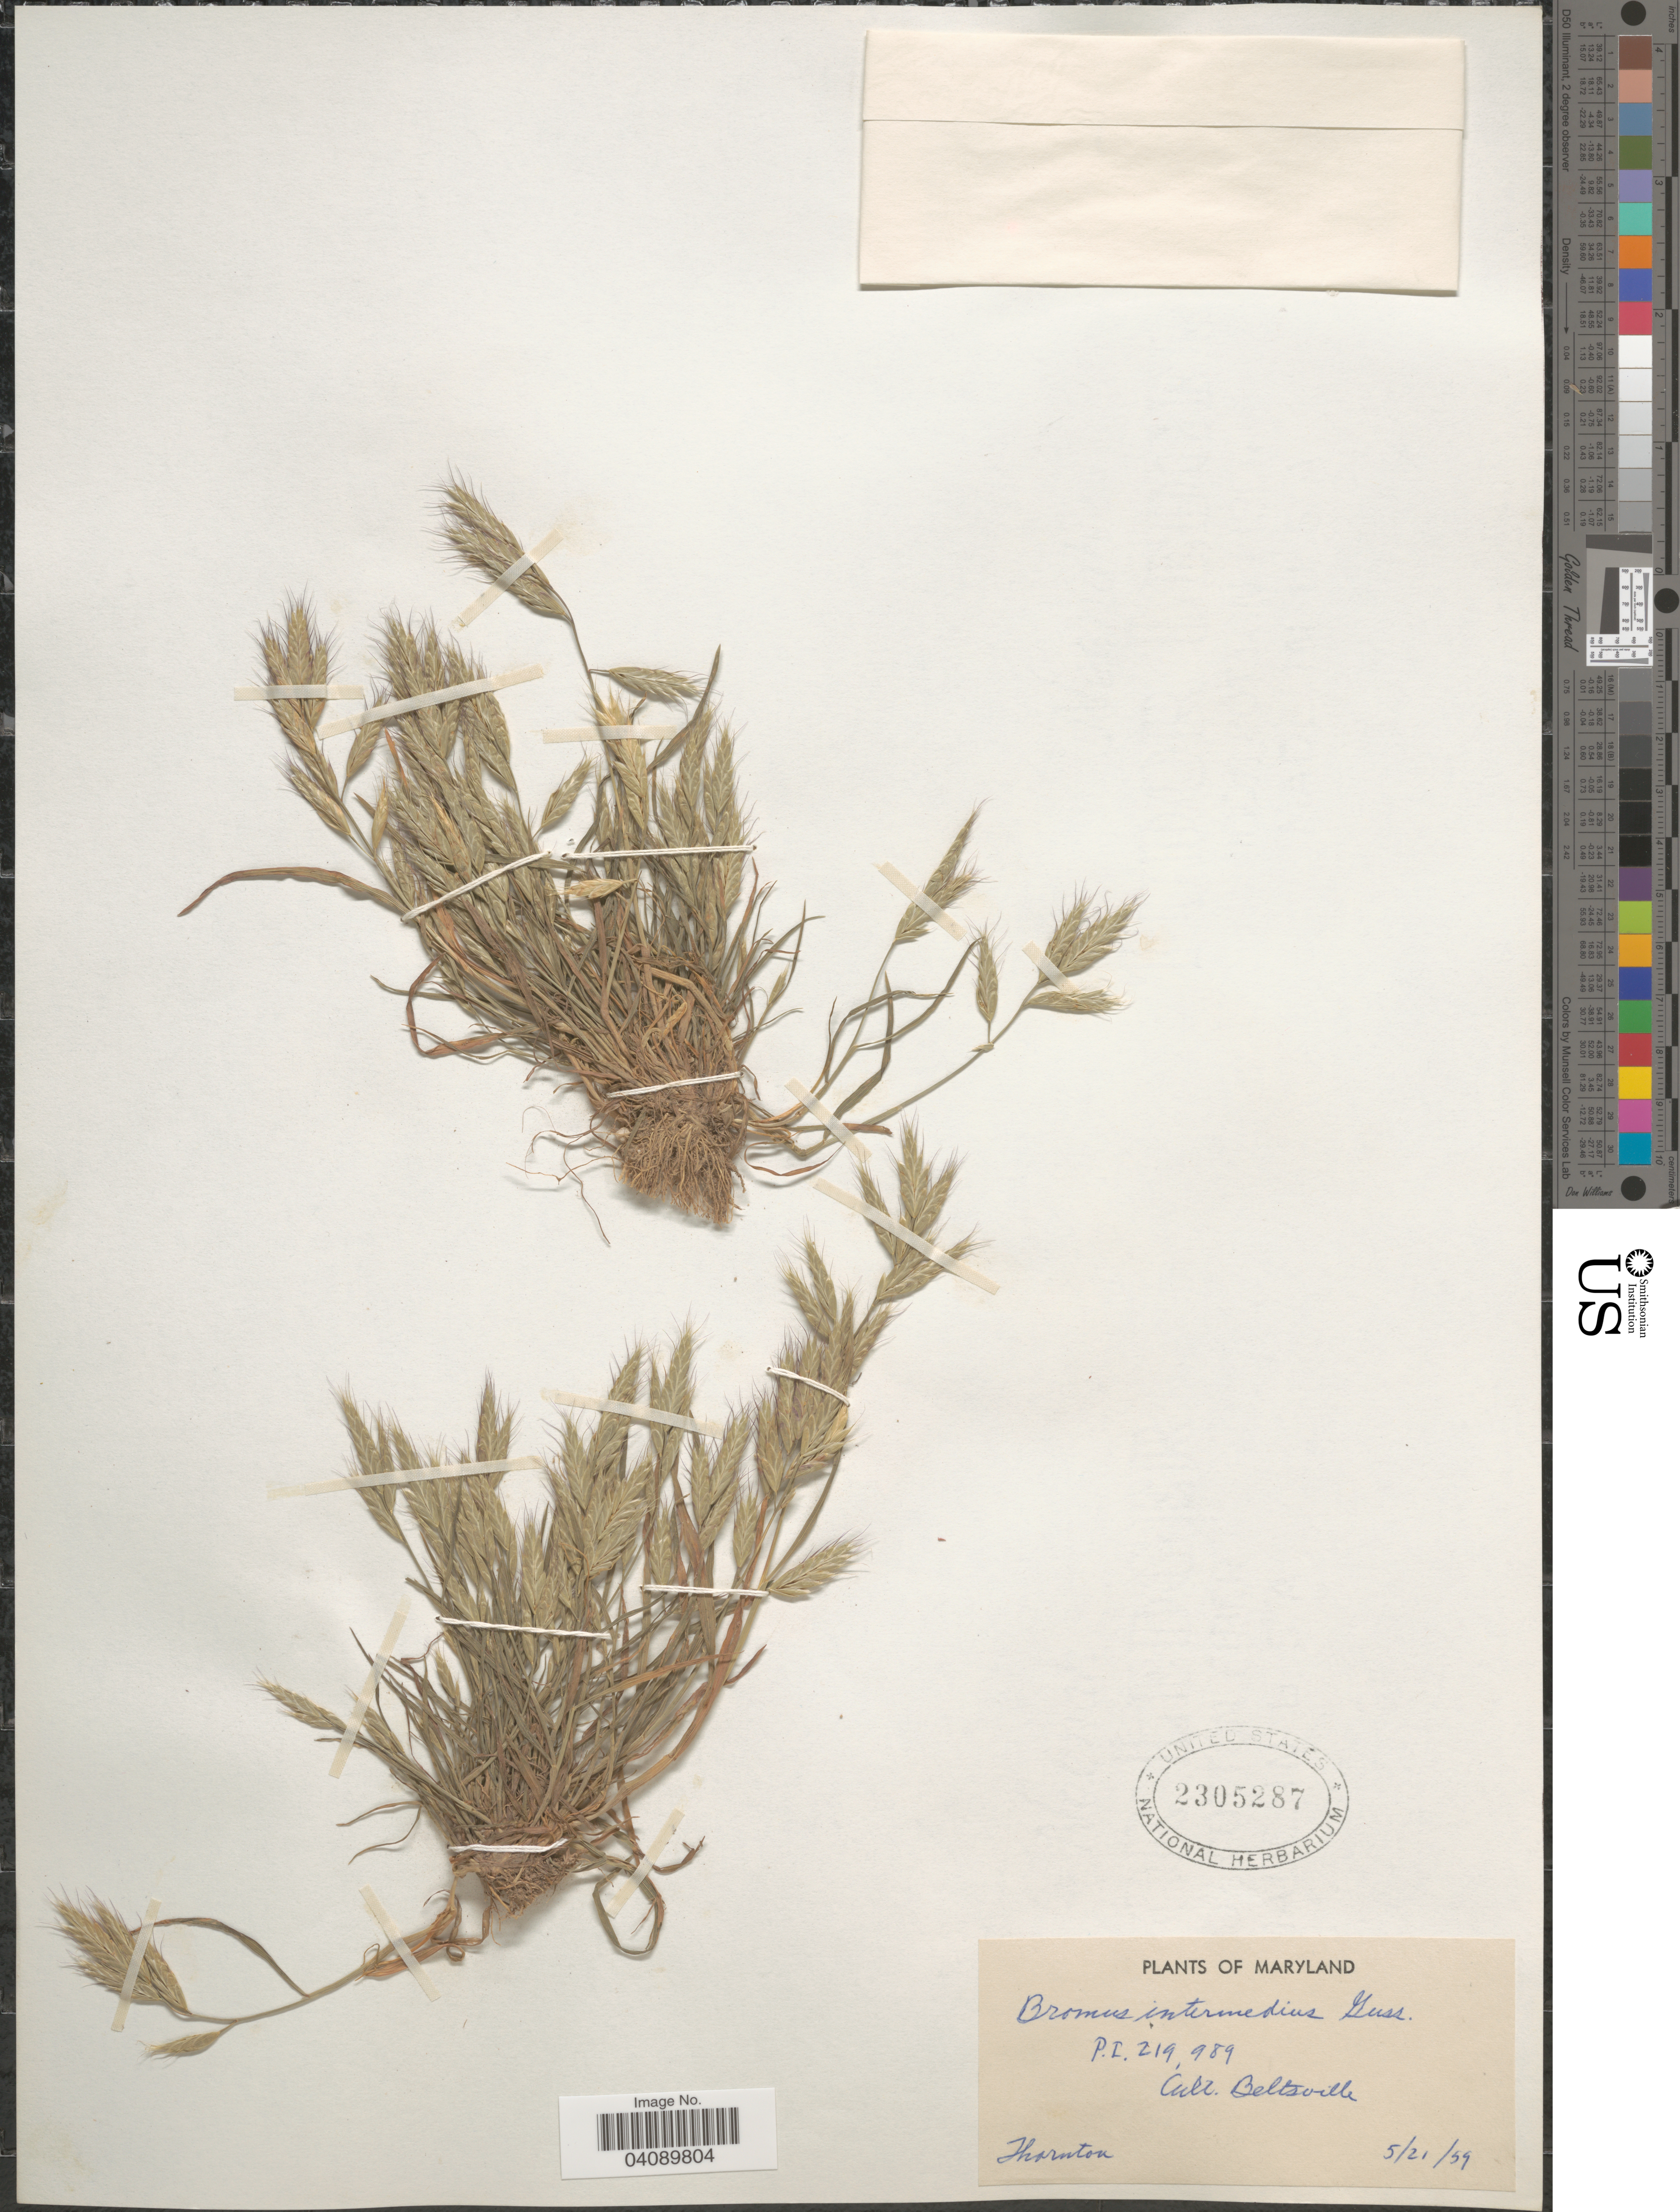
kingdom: Plantae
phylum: Tracheophyta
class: Liliopsida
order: Poales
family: Poaceae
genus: Bromus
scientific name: Bromus intermedius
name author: Gussone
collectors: Thornton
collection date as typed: Transcribed d/m/y: 21/5/59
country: United States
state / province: Maryland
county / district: Prince George's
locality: Beltsville.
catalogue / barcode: US 2305287